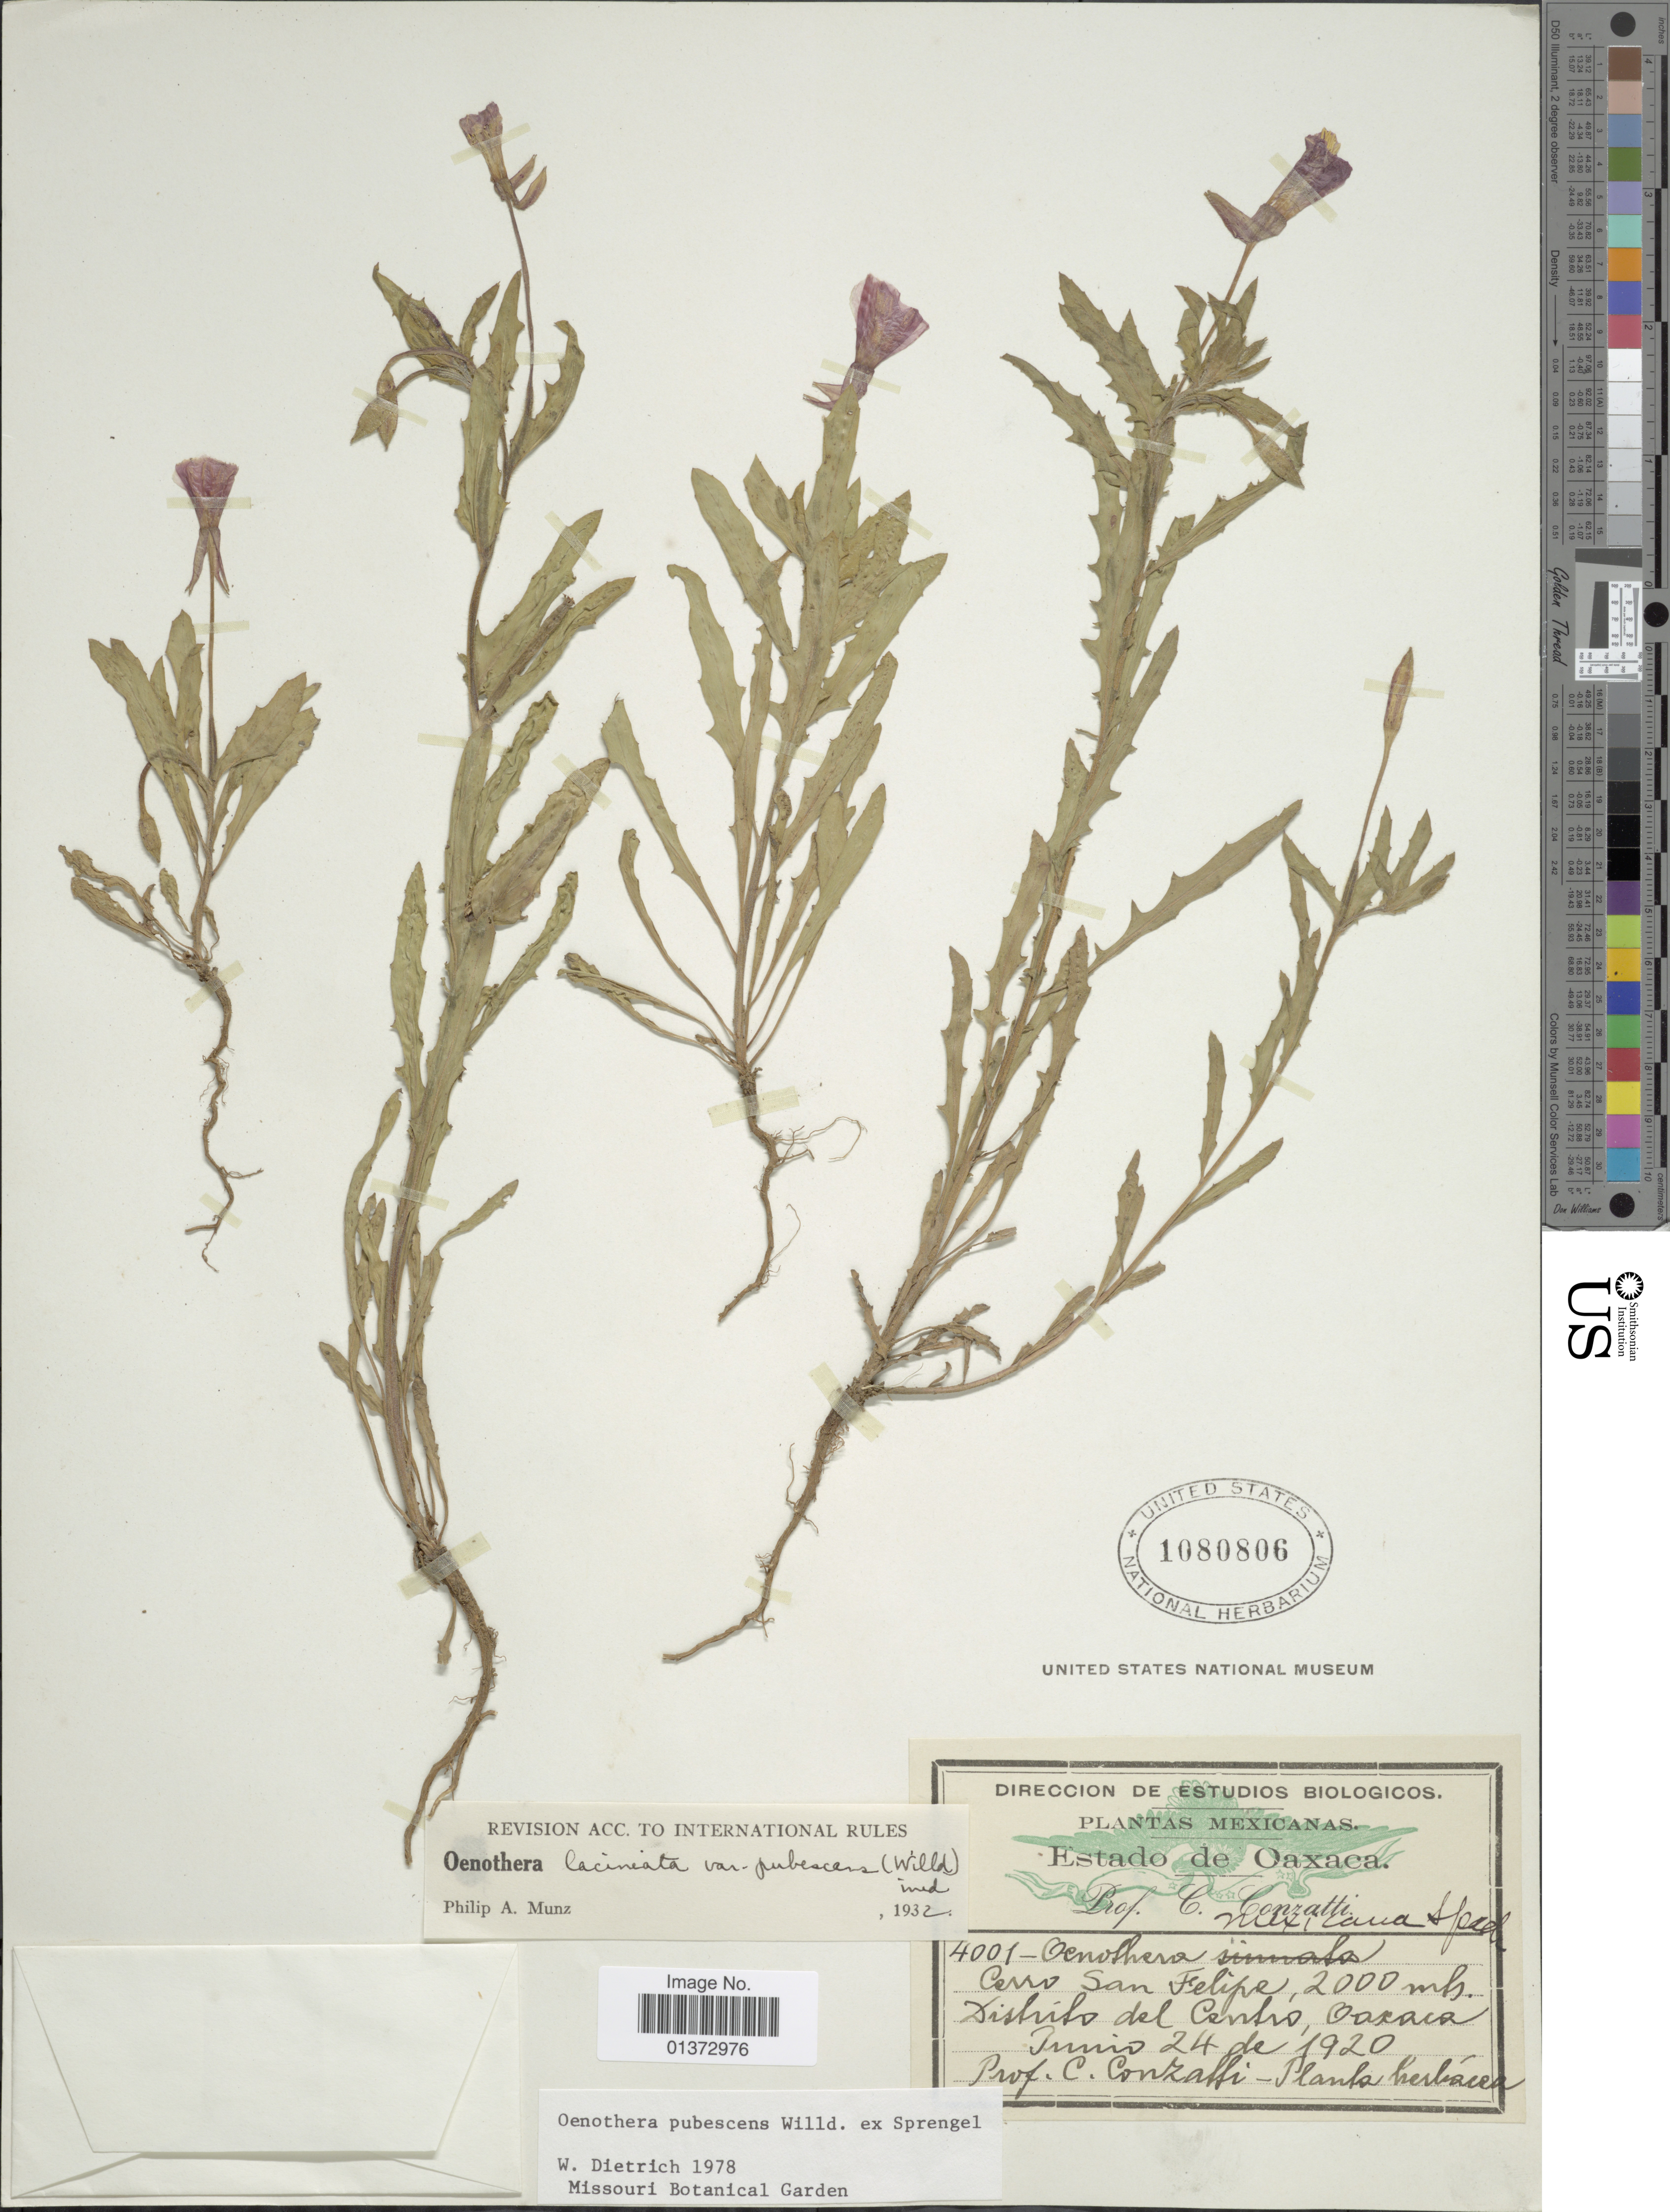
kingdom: Plantae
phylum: Tracheophyta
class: Magnoliopsida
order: Myrtales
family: Onagraceae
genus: Oenothera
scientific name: Oenothera pubescens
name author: Willd. ex Spreng.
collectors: C. Conzatti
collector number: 4001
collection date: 1920-06-24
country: Mexico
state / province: Oaxaca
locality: Cerro San Felipe, Distrito del Centro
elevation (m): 2000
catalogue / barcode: US 1080806